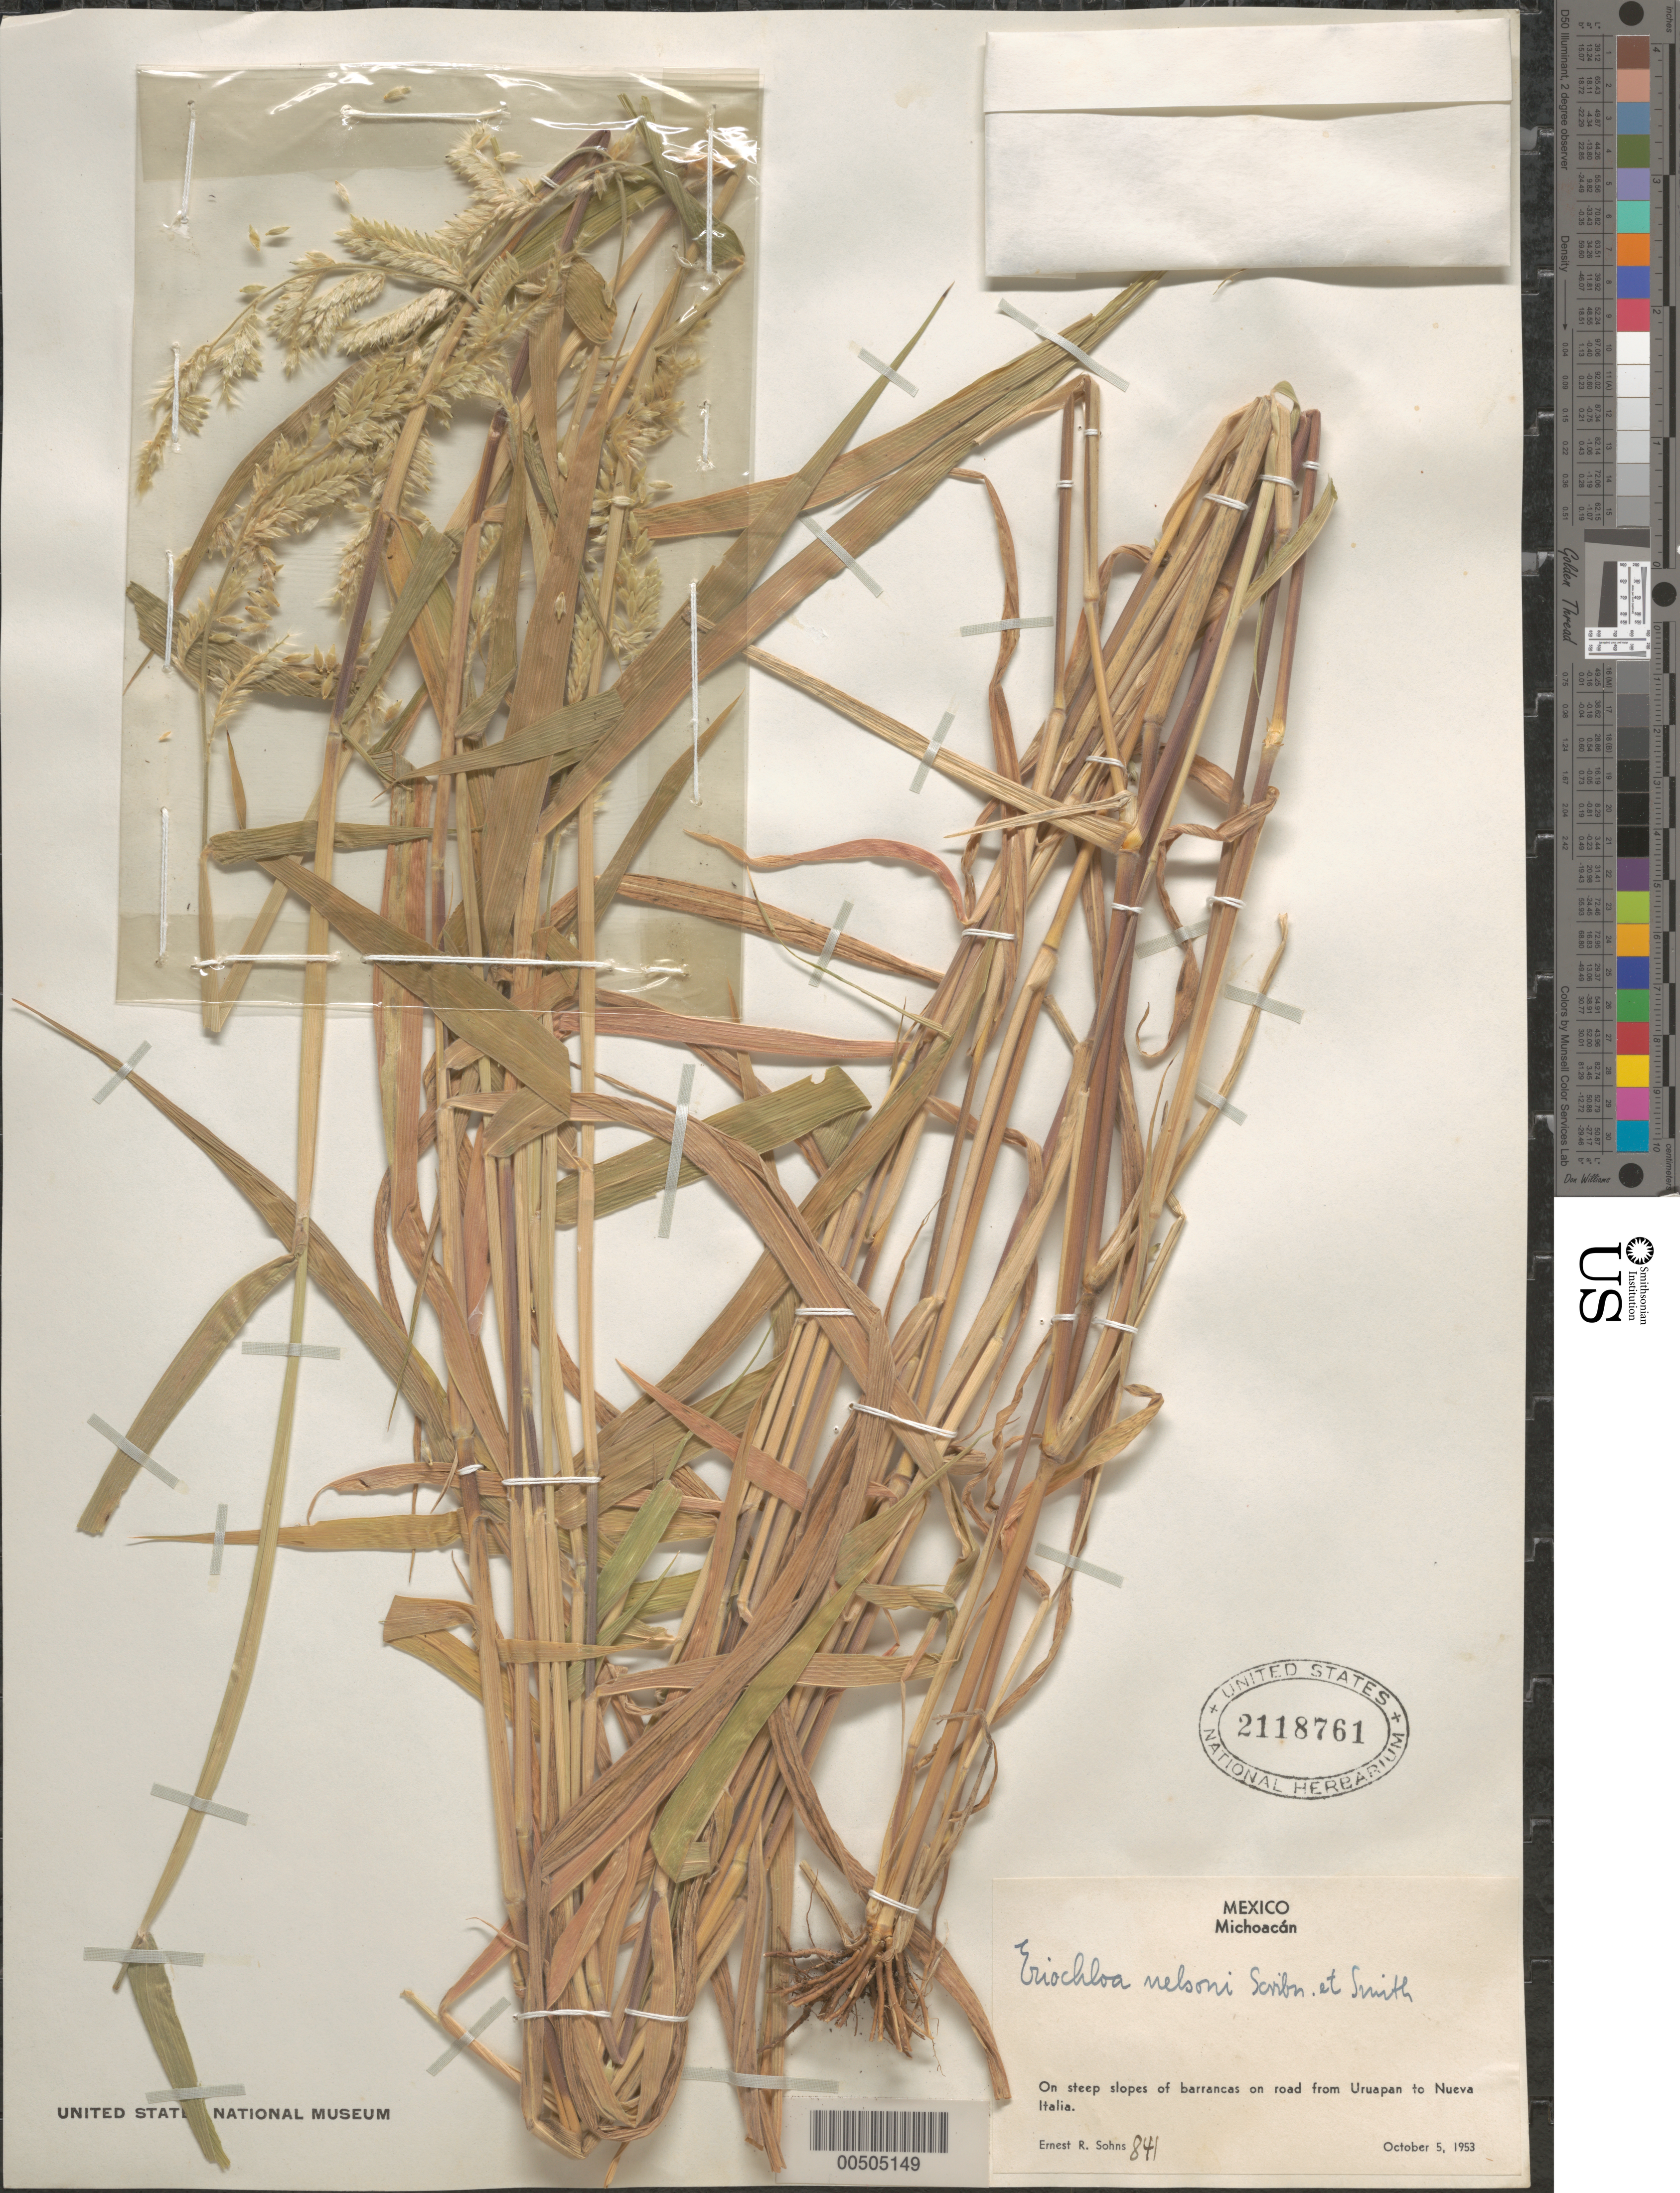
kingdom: Plantae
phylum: Tracheophyta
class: Liliopsida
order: Poales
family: Poaceae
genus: Eriochloa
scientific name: Eriochloa nelsonii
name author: Scribn. & J.G. Sm.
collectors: E. R. Sohns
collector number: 841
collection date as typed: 5 Oct 1953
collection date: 1953-10-05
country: Mexico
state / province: Michoacán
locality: On rd from Uruapan to Nueva Italia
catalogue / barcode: US 2118761